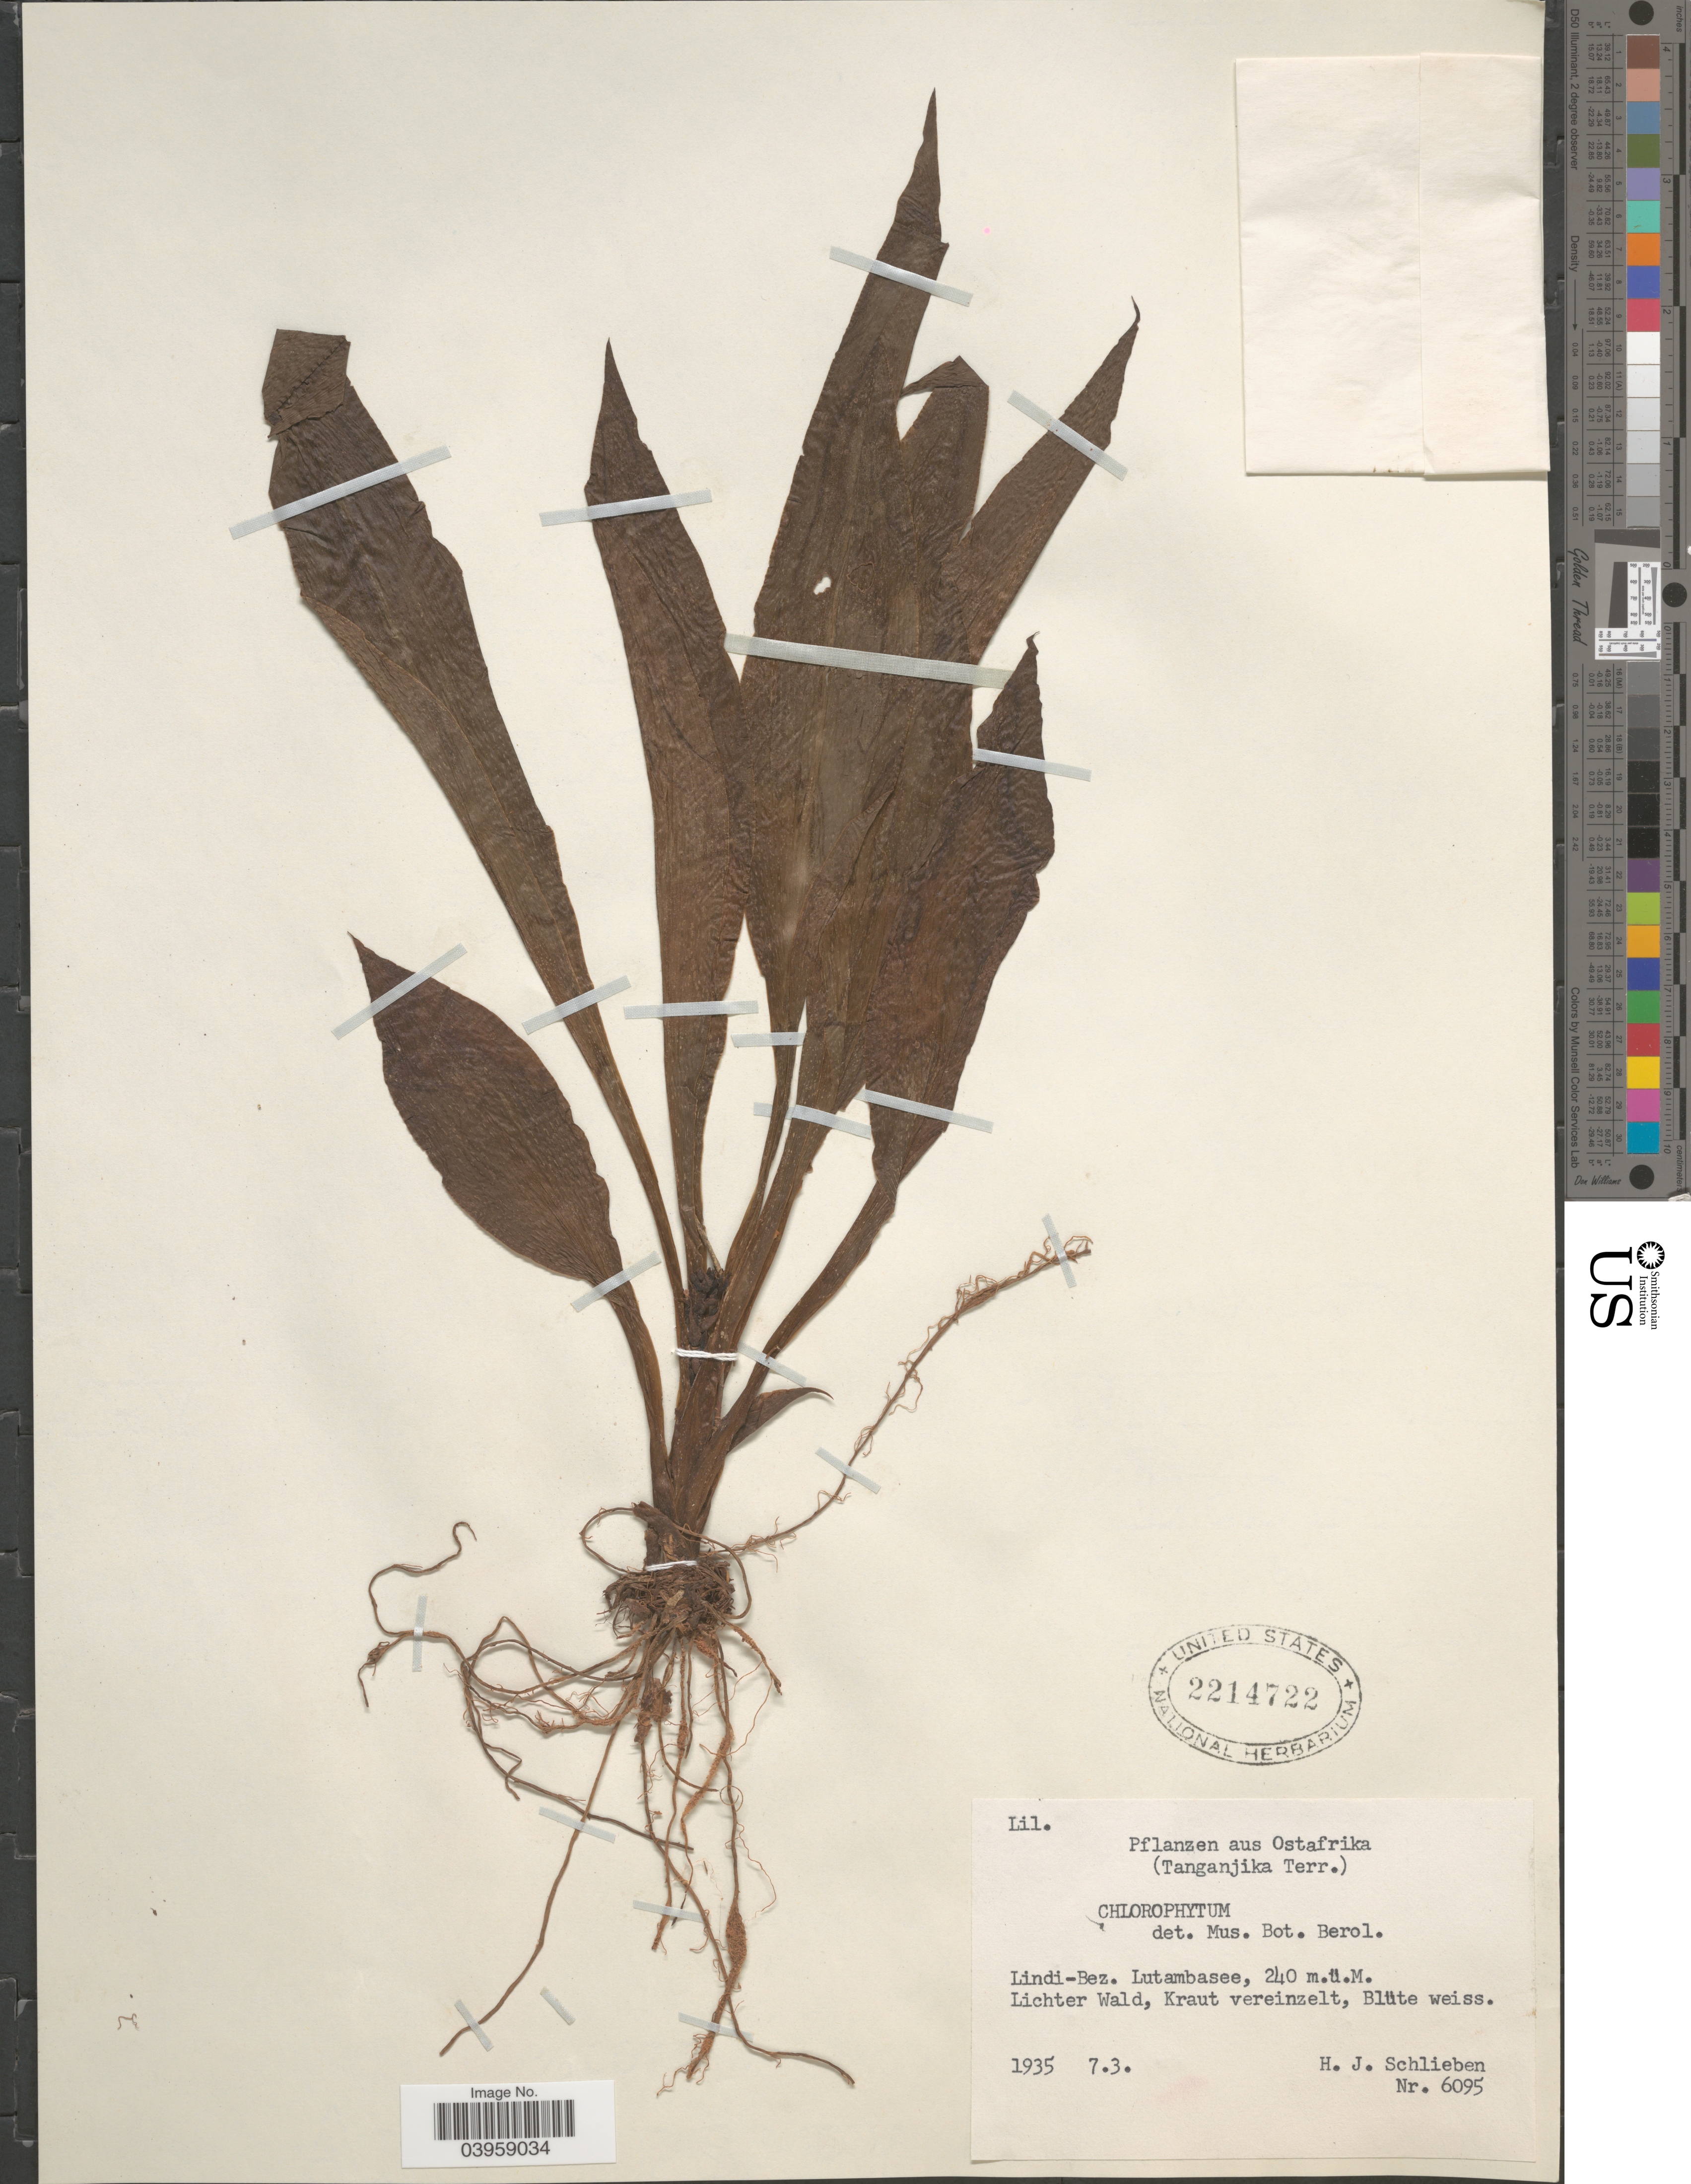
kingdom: Plantae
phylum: Tracheophyta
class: Liliopsida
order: Asparagales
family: Asparagaceae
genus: Chlorophytum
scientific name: Chlorophytum sp.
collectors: H. J. Schlieben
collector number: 6095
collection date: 1935-03-07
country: Tanzania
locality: Ostafrika. (Tanganjika Terr.) Lindi-Bez. Lutambasee, 240 m.ü.M. Lichter Wald, Kraut in kl. Gruppen, Blüte weiss.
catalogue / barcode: US 2214722